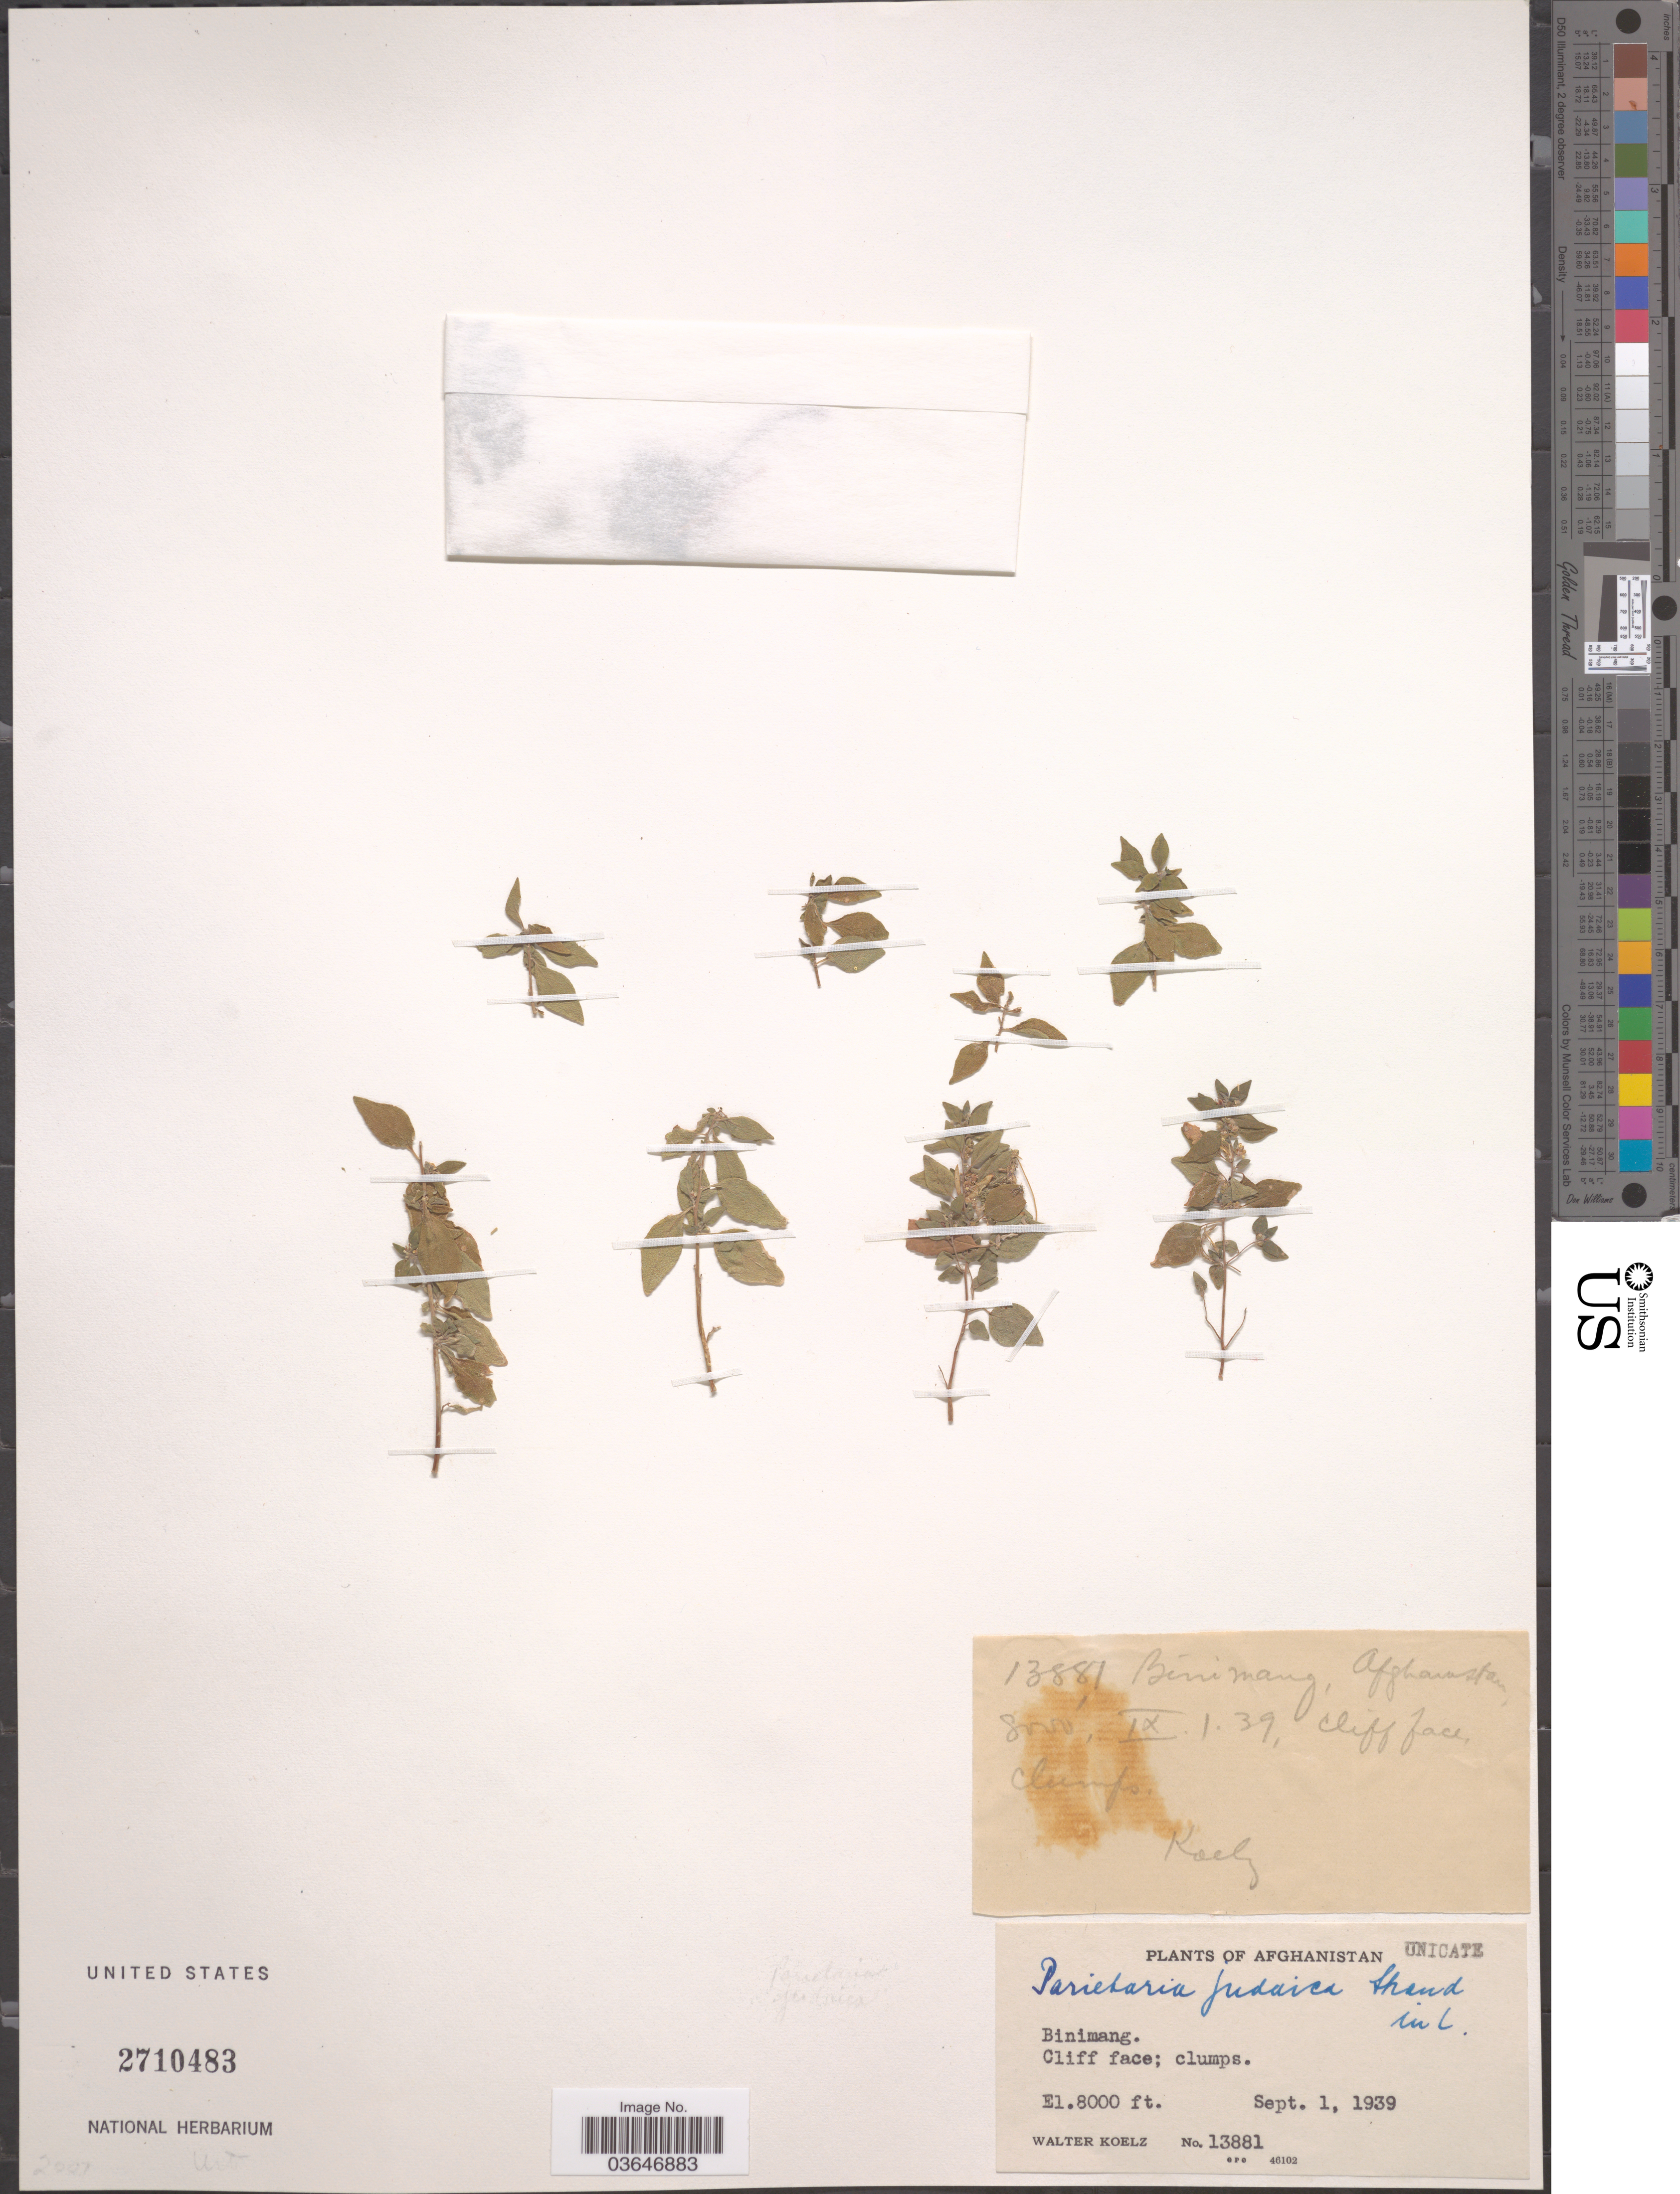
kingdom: Plantae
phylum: Tracheophyta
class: Magnoliopsida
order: Rosales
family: Urticaceae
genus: Parietaria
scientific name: Parietaria judaica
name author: L.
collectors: W. N. Koelz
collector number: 13881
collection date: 1939-09-01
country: Afghanistan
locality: Binimang.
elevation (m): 2438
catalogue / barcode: US 2710483